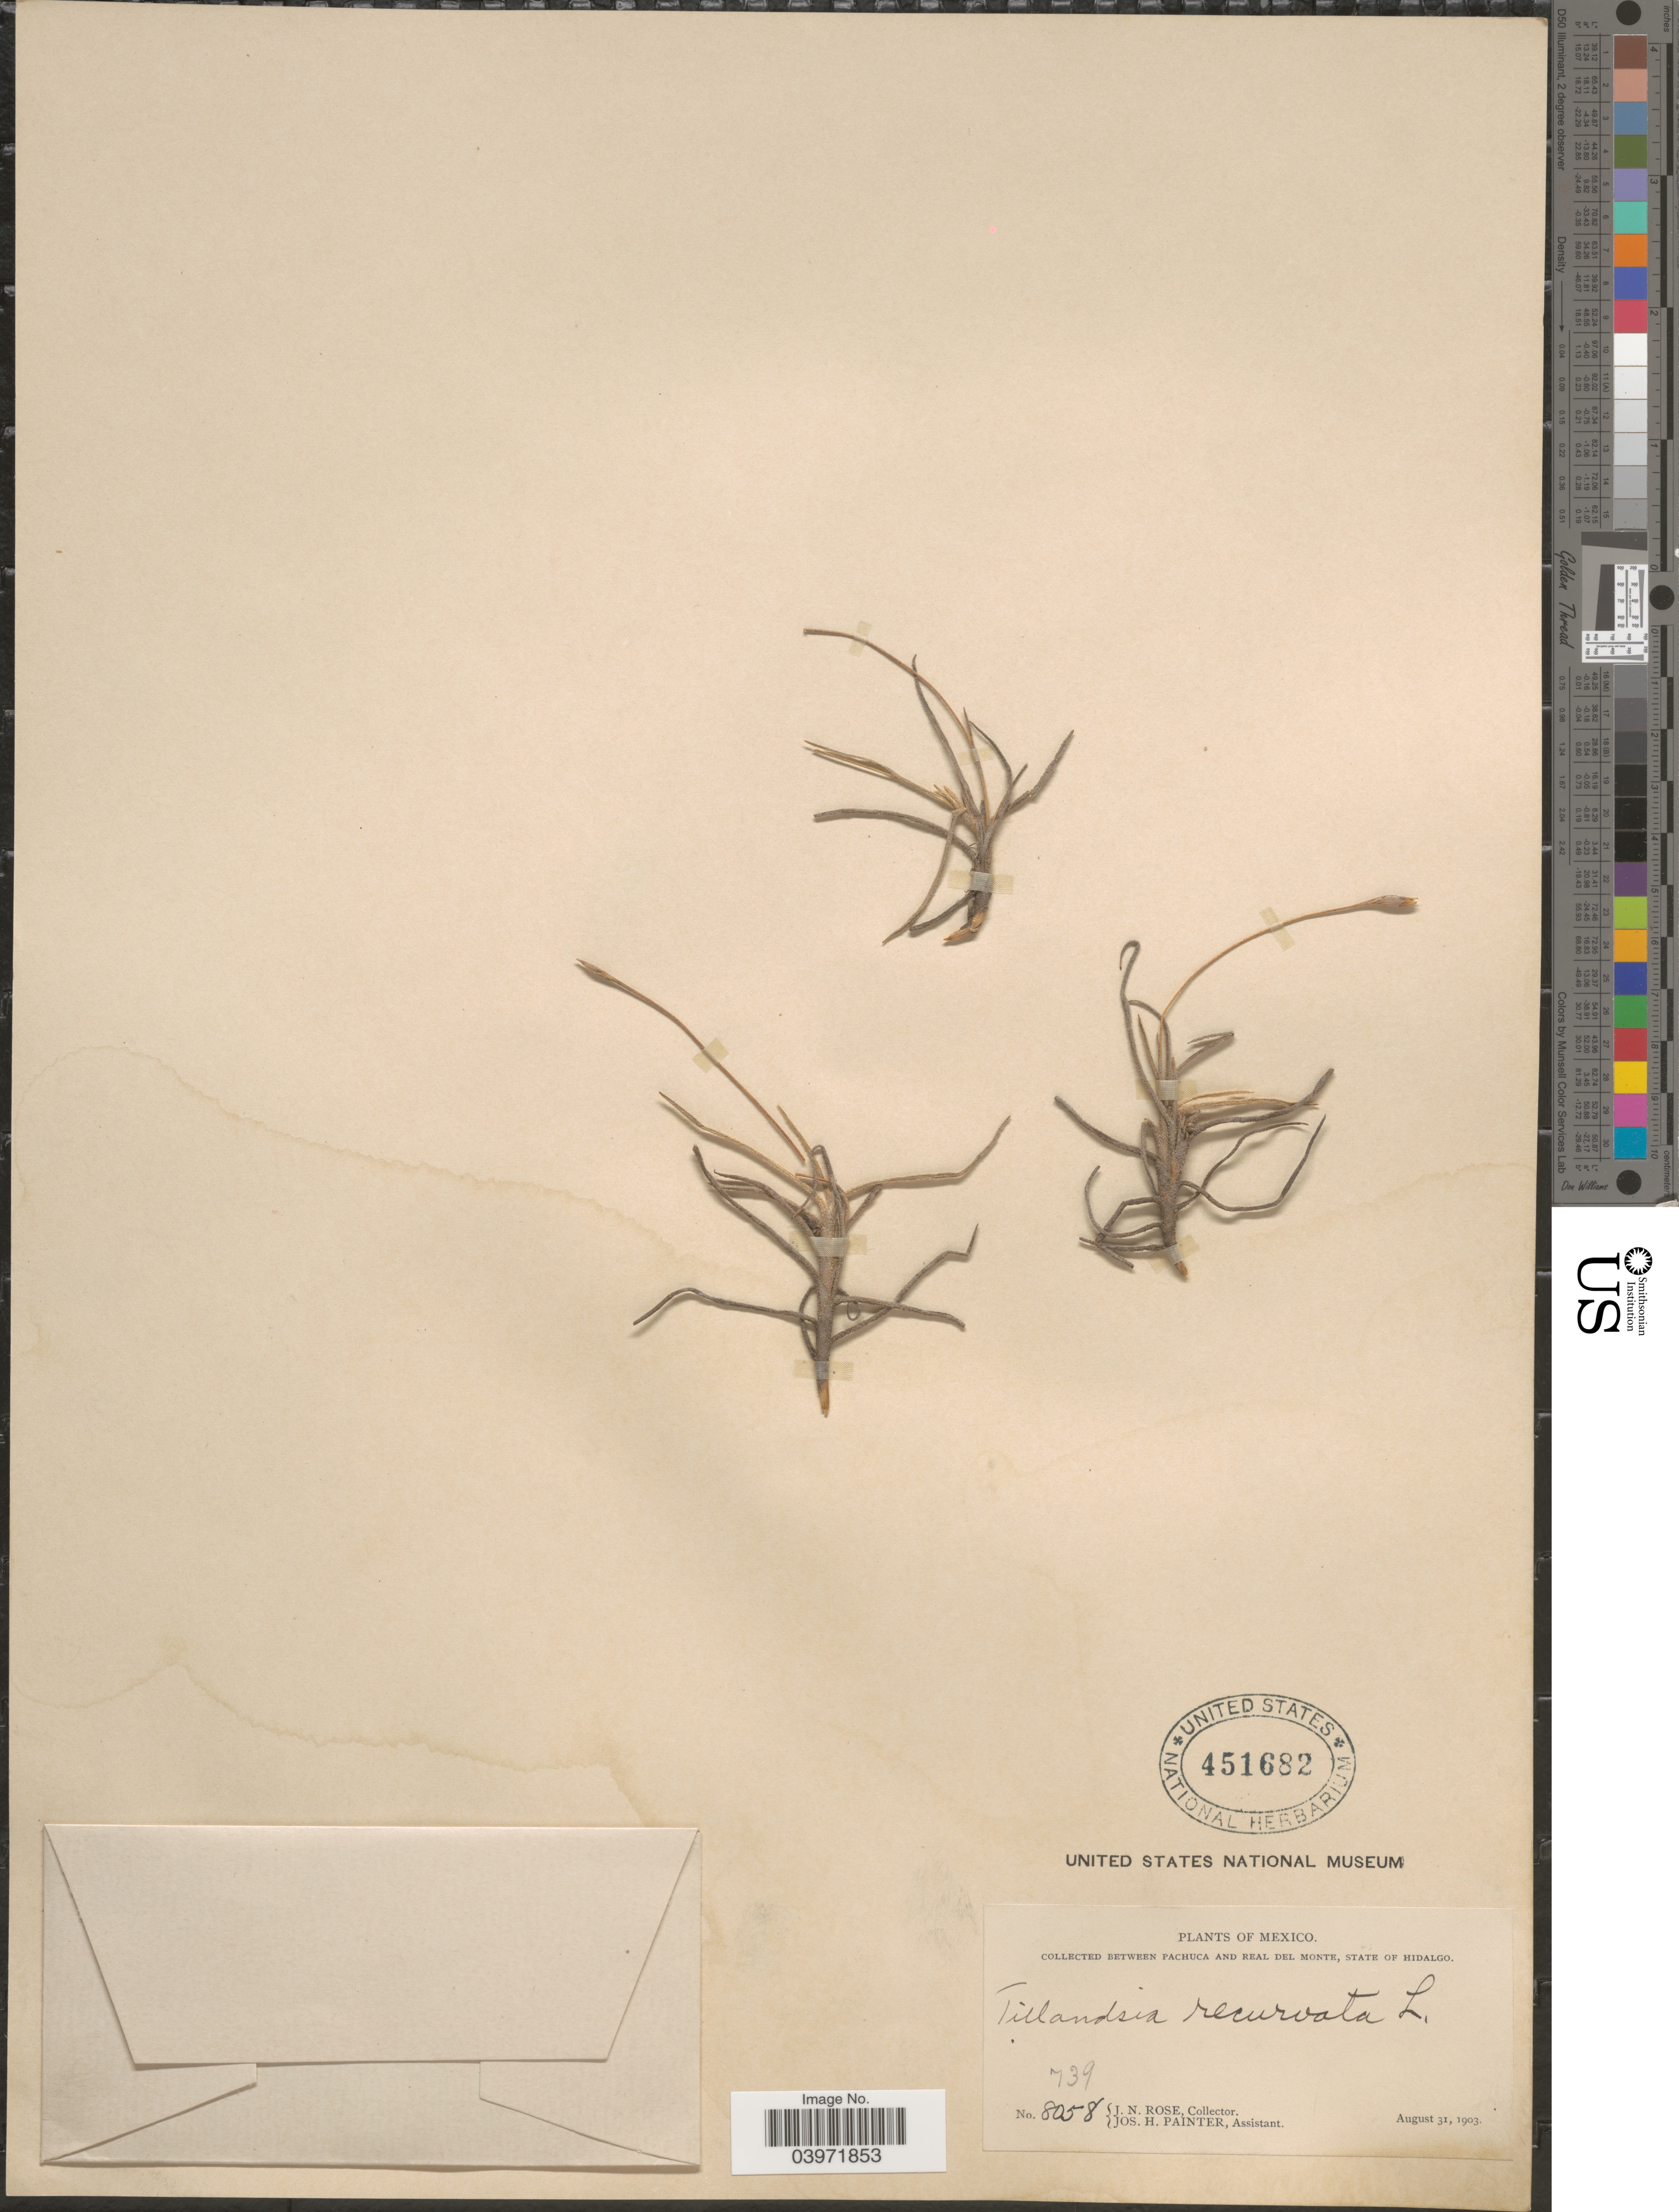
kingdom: Plantae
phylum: Tracheophyta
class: Liliopsida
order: Poales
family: Bromeliaceae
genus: Tillandsia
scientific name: Tillandsia recurvata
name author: L.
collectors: J. N. Rose & J. H. Painter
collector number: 739/8058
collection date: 1903-08-31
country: Mexico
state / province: Hidalgo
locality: Between Pachuca and Real del Monte.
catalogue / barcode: US 451682